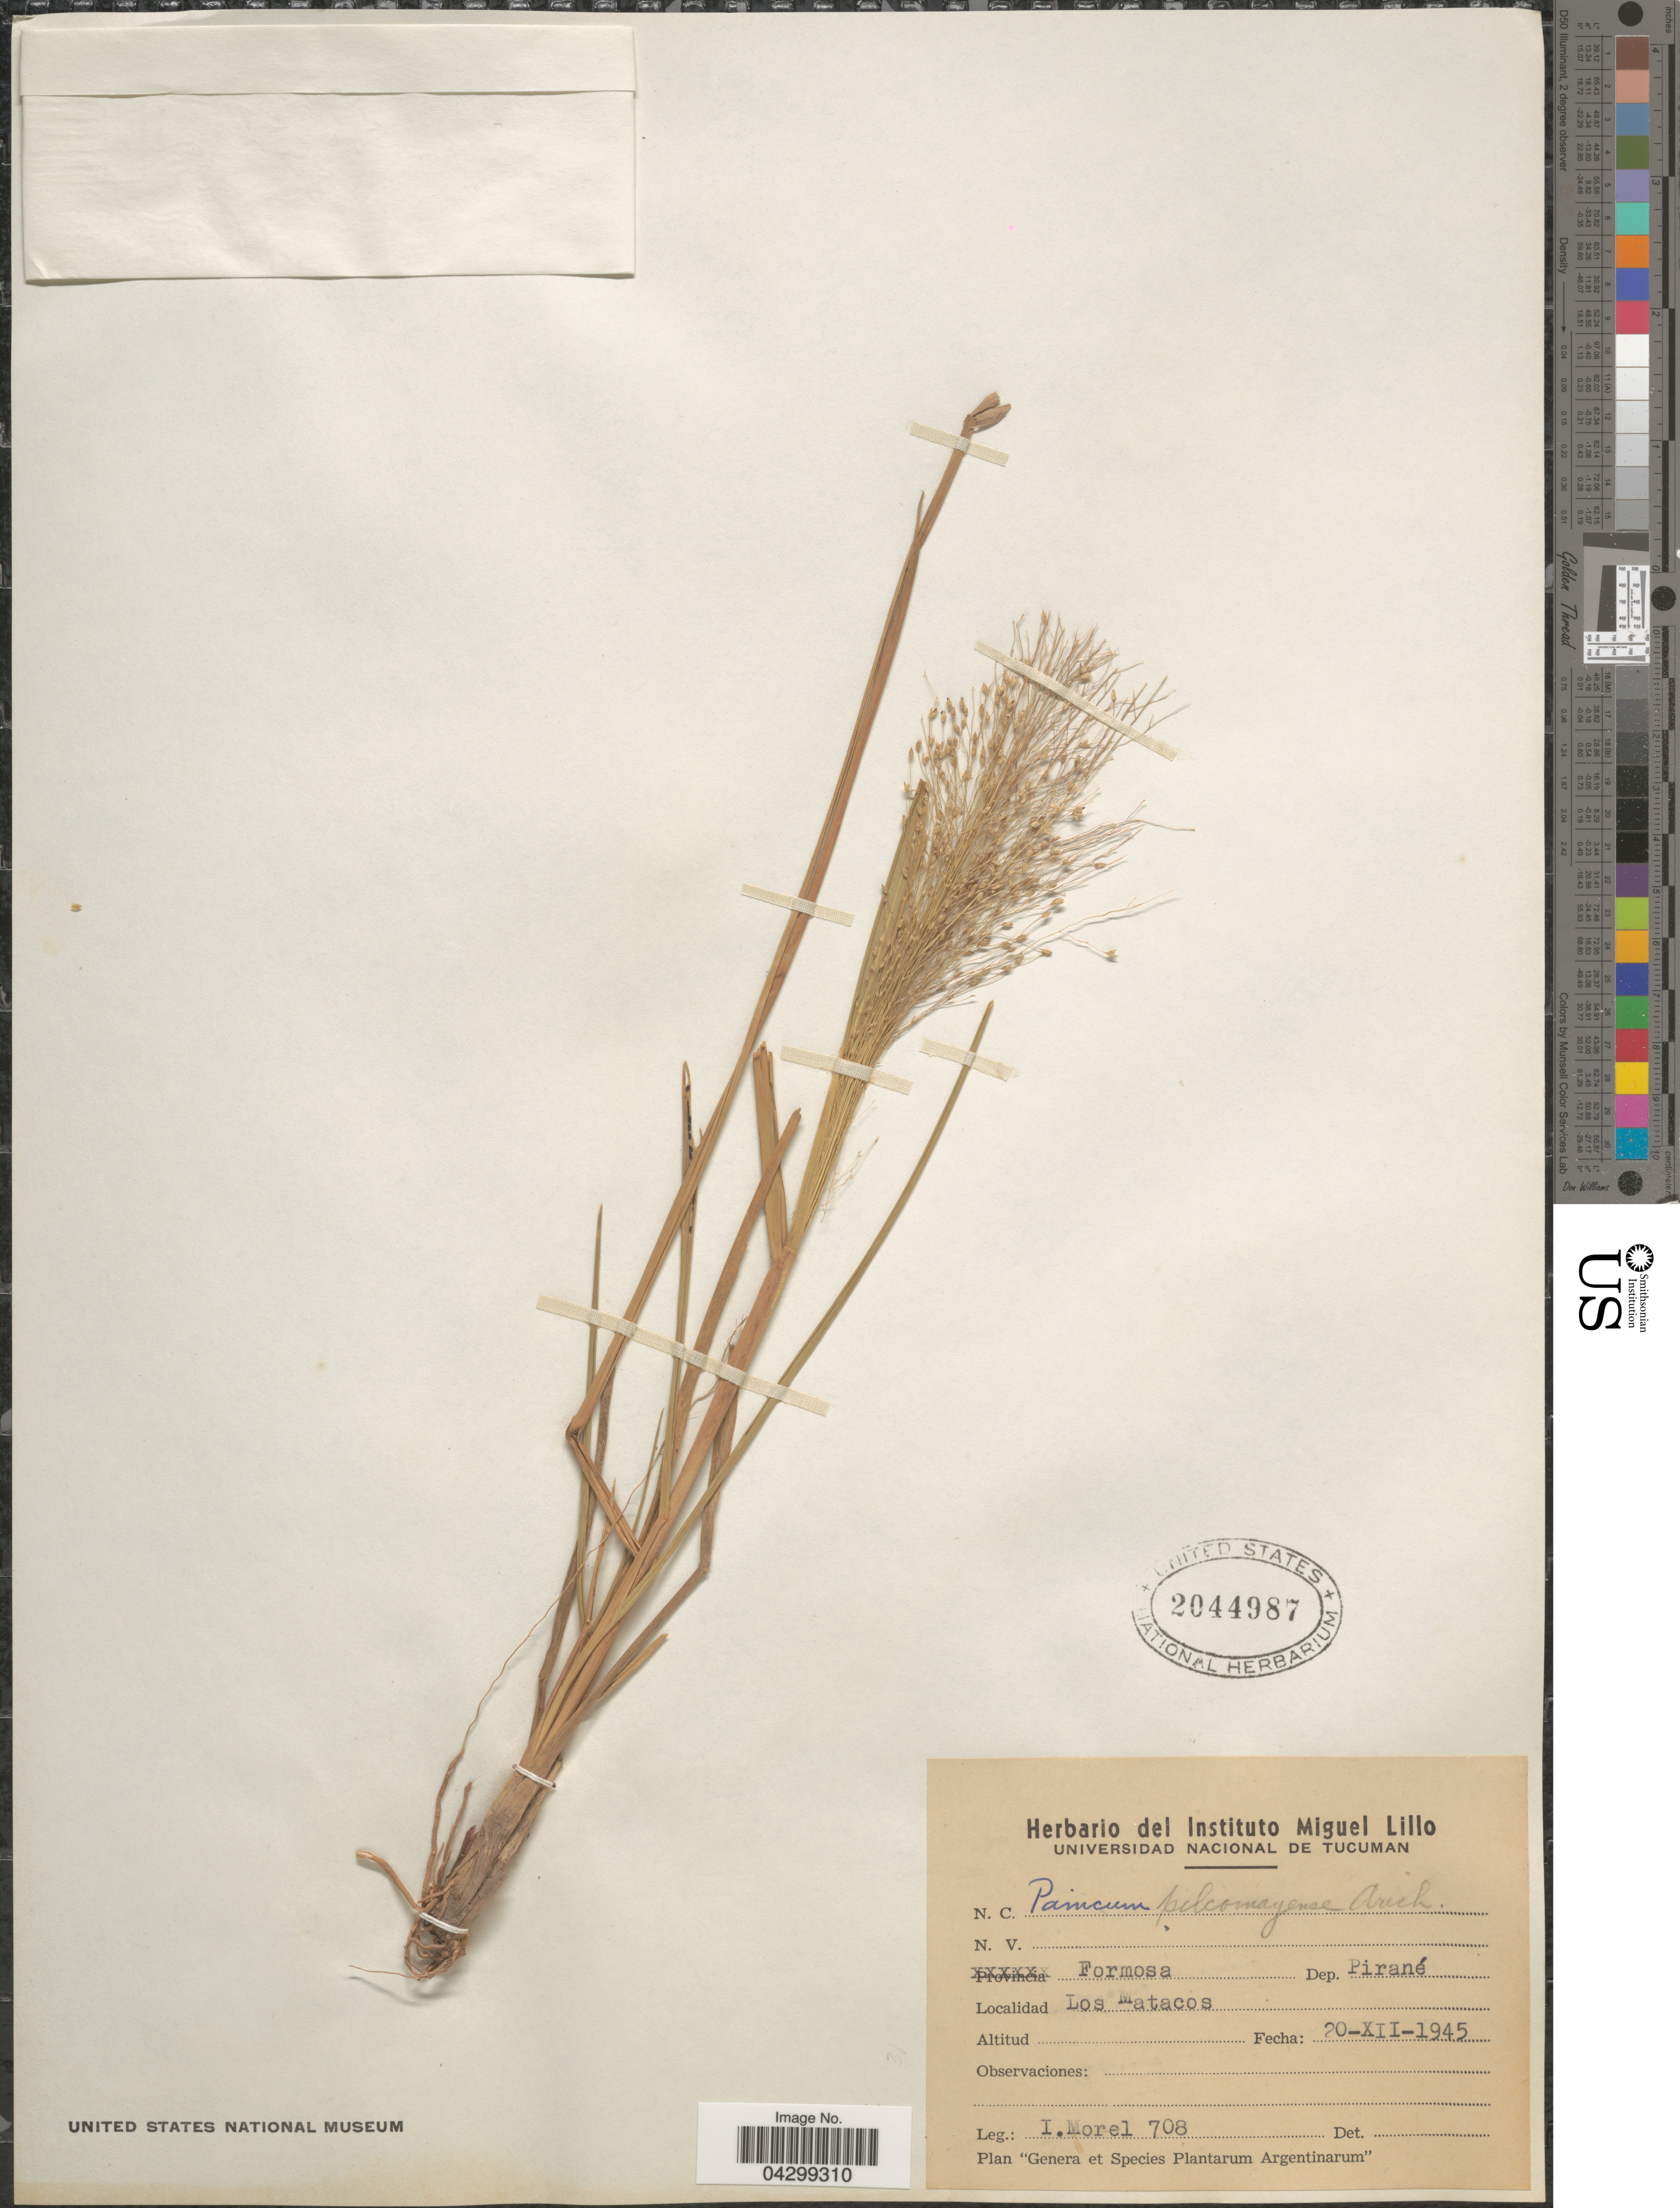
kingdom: Plantae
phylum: Tracheophyta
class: Liliopsida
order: Poales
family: Poaceae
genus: Panicum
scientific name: Panicum bergii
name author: Arechav.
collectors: I. Morel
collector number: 708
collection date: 1945-12-20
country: Argentina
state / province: Formosa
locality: Dep. Pirané. Los Matacos.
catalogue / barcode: US 2044987